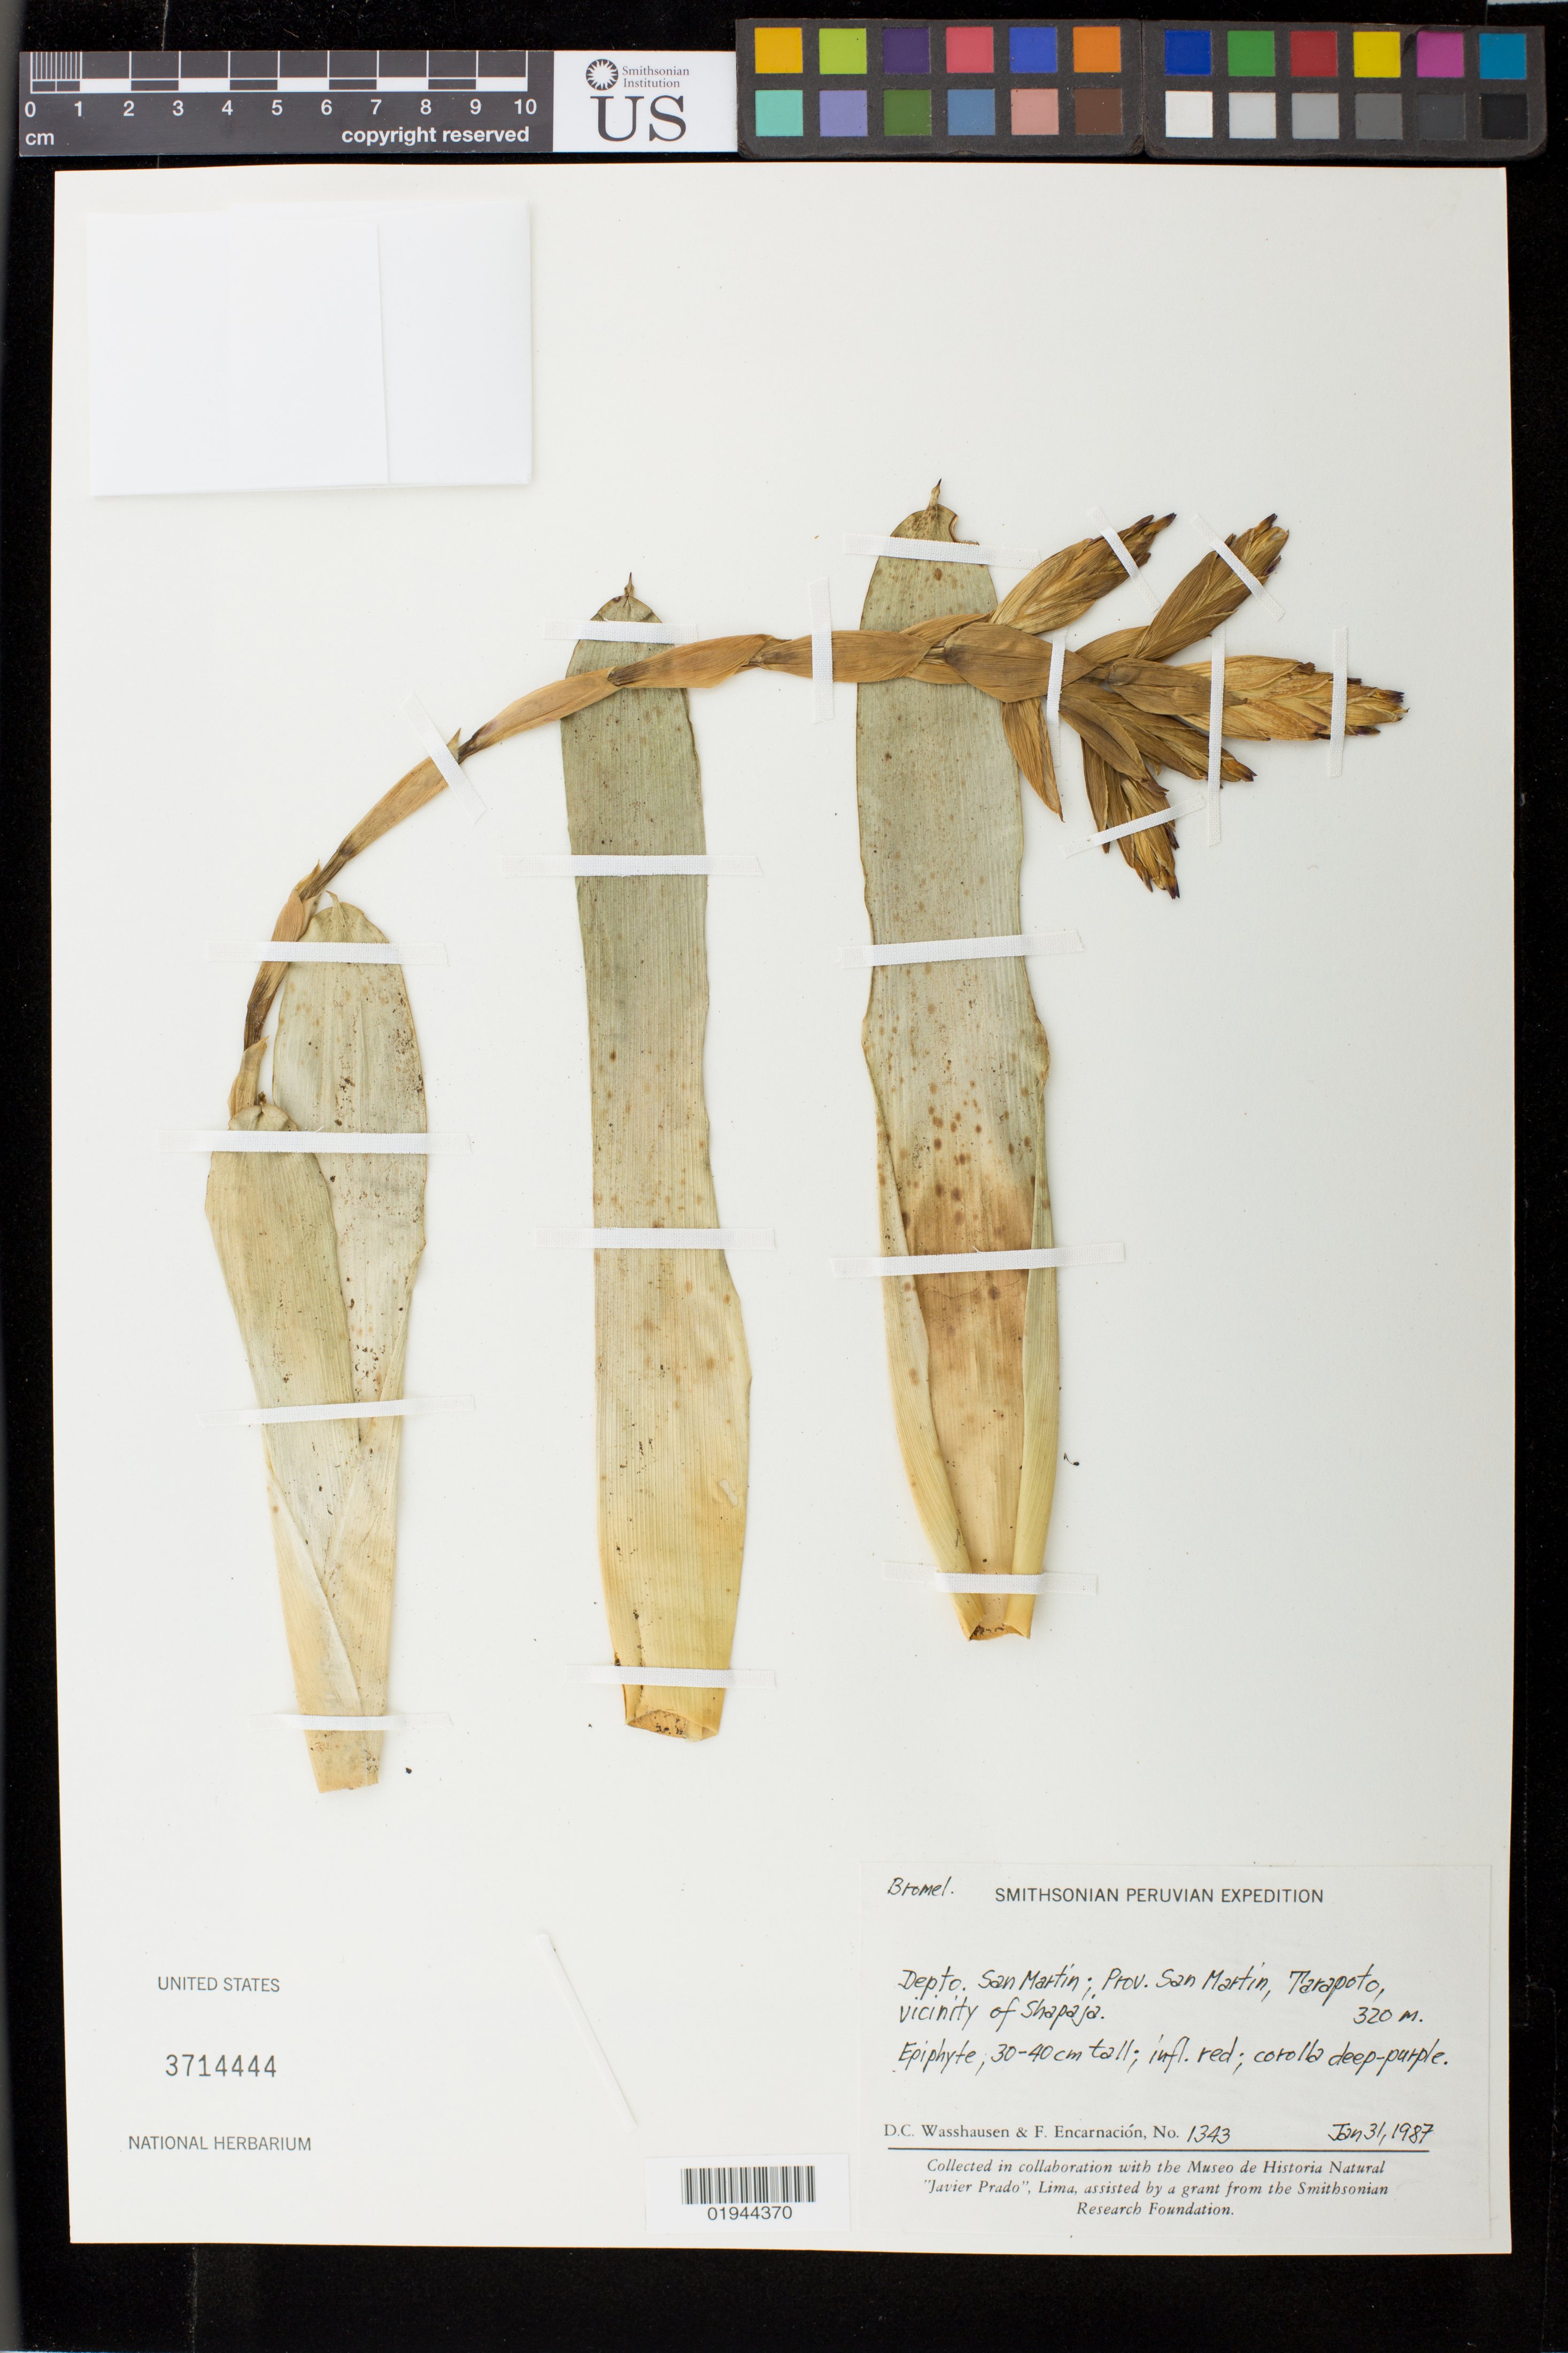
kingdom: Plantae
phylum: Tracheophyta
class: Liliopsida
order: Poales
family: Bromeliaceae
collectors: D. C. Wasshausen & F. Encarnación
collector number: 1343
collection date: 1987-01-31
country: Peru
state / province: San Martín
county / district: San Martín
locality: Tarapoto, vicinity of Shapaja.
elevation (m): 320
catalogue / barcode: US 3714444